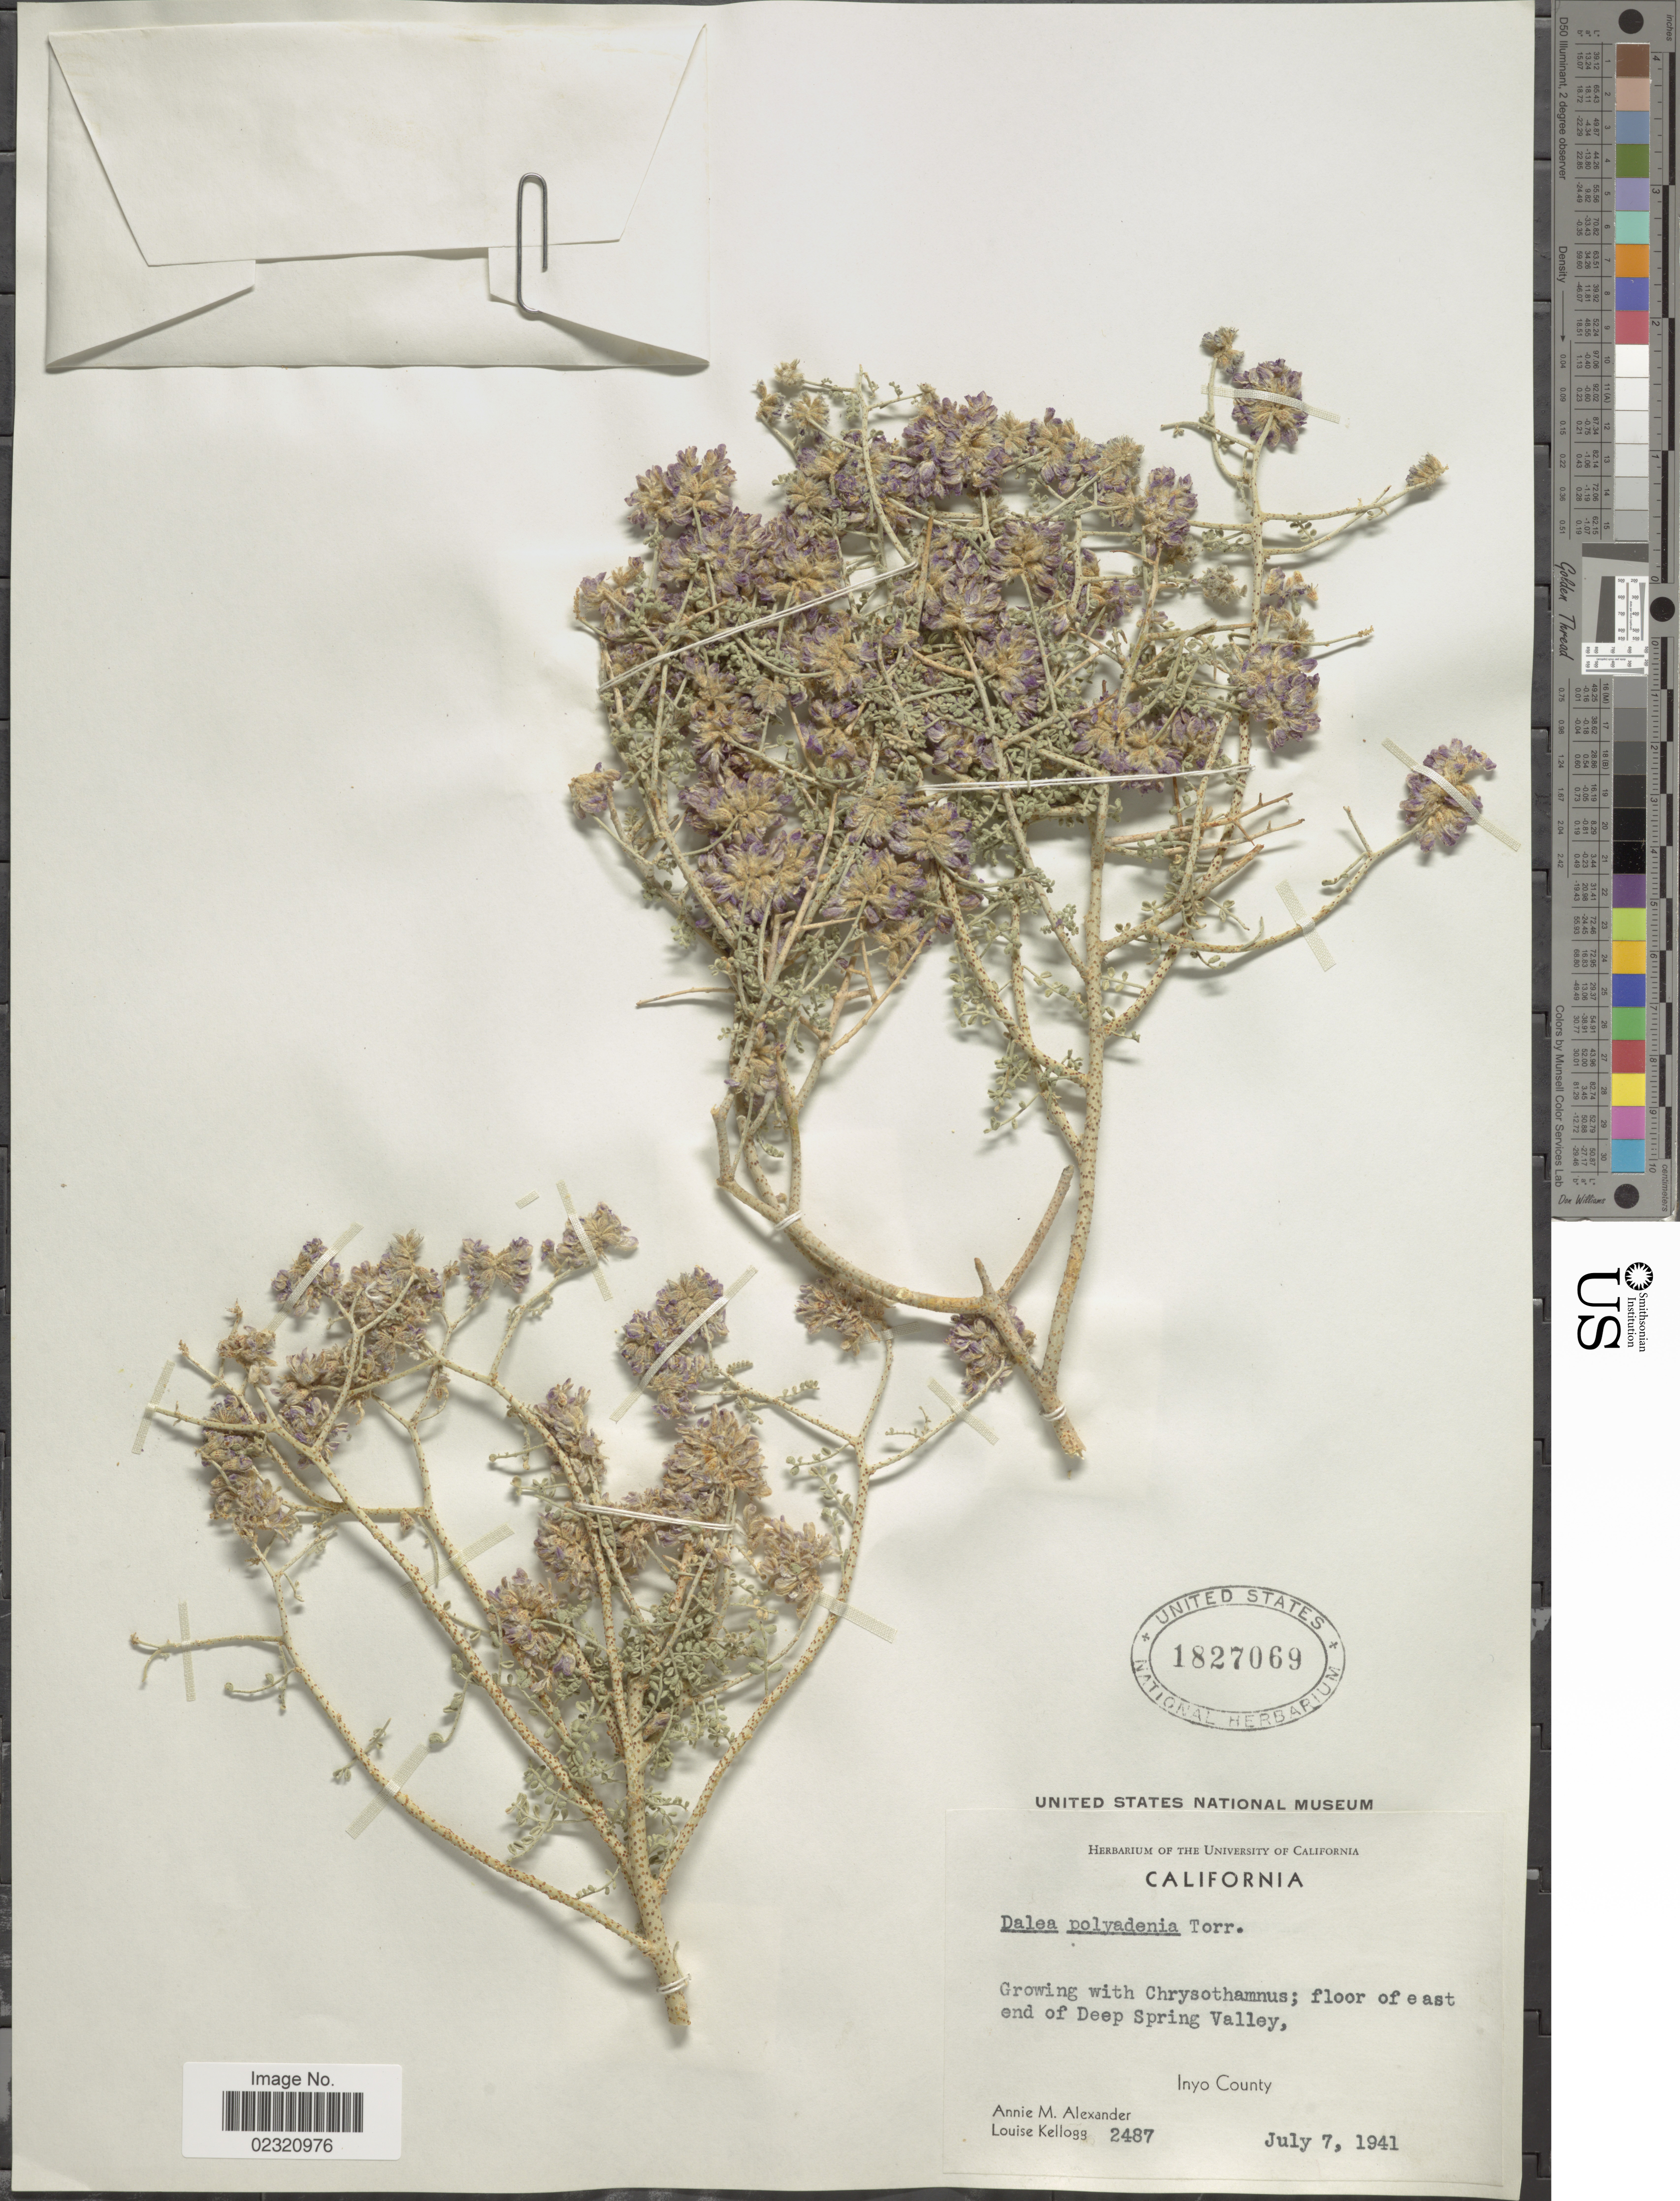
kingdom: Plantae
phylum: Tracheophyta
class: Magnoliopsida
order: Fabales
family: Fabaceae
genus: Psorothamnus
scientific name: Psorothamnus polydenius var. polydenius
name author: (Torr.) Rydb.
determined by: Strong, M. T., (US), Smithsonian Institution - National Museum of Natural History (UNITED STATES)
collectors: A. M. Alexander & L. Kellogg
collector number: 2487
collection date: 1941-06-07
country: United States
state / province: California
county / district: Inyo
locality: Floor of east end of Deep Spring Valley, Inyo County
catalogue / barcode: US 1827069